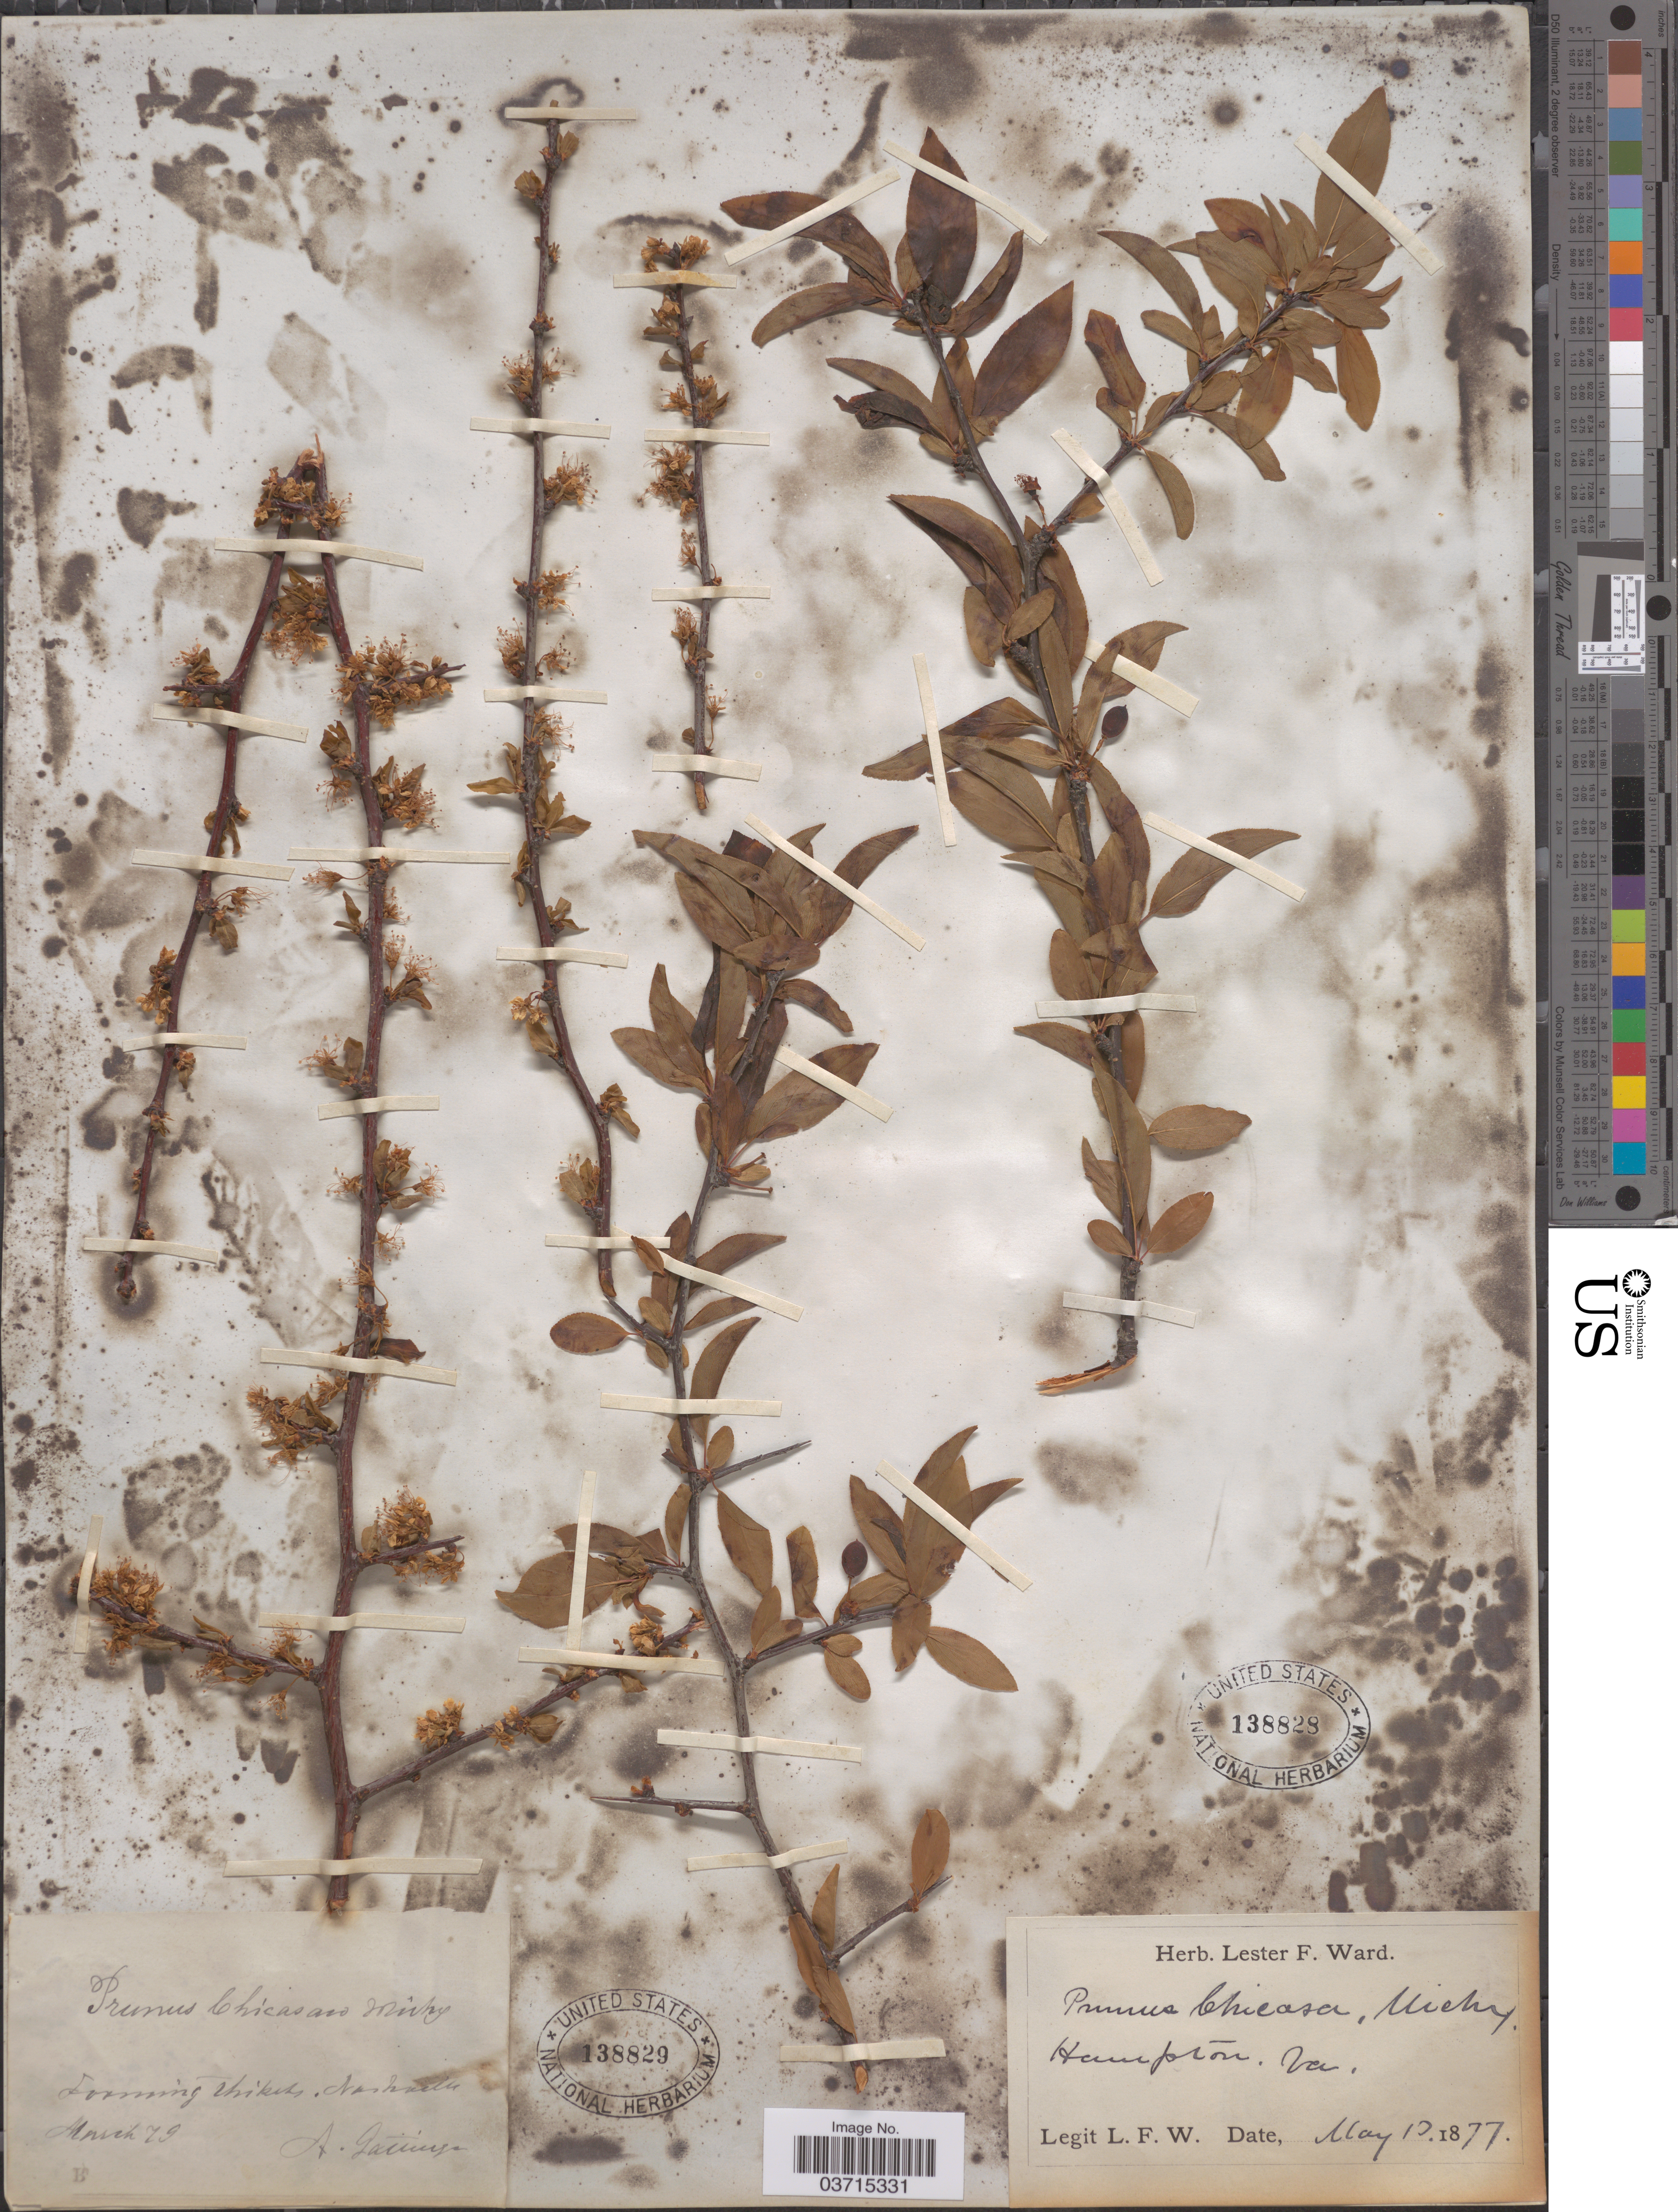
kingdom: Plantae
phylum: Tracheophyta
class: Magnoliopsida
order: Rosales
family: Rosaceae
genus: Prunus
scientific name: Prunus angustifolia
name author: Marshall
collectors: L. F. Ward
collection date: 1877-05-10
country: United States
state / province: Virginia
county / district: City of Hampton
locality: Hampton.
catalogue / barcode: US 138828-2